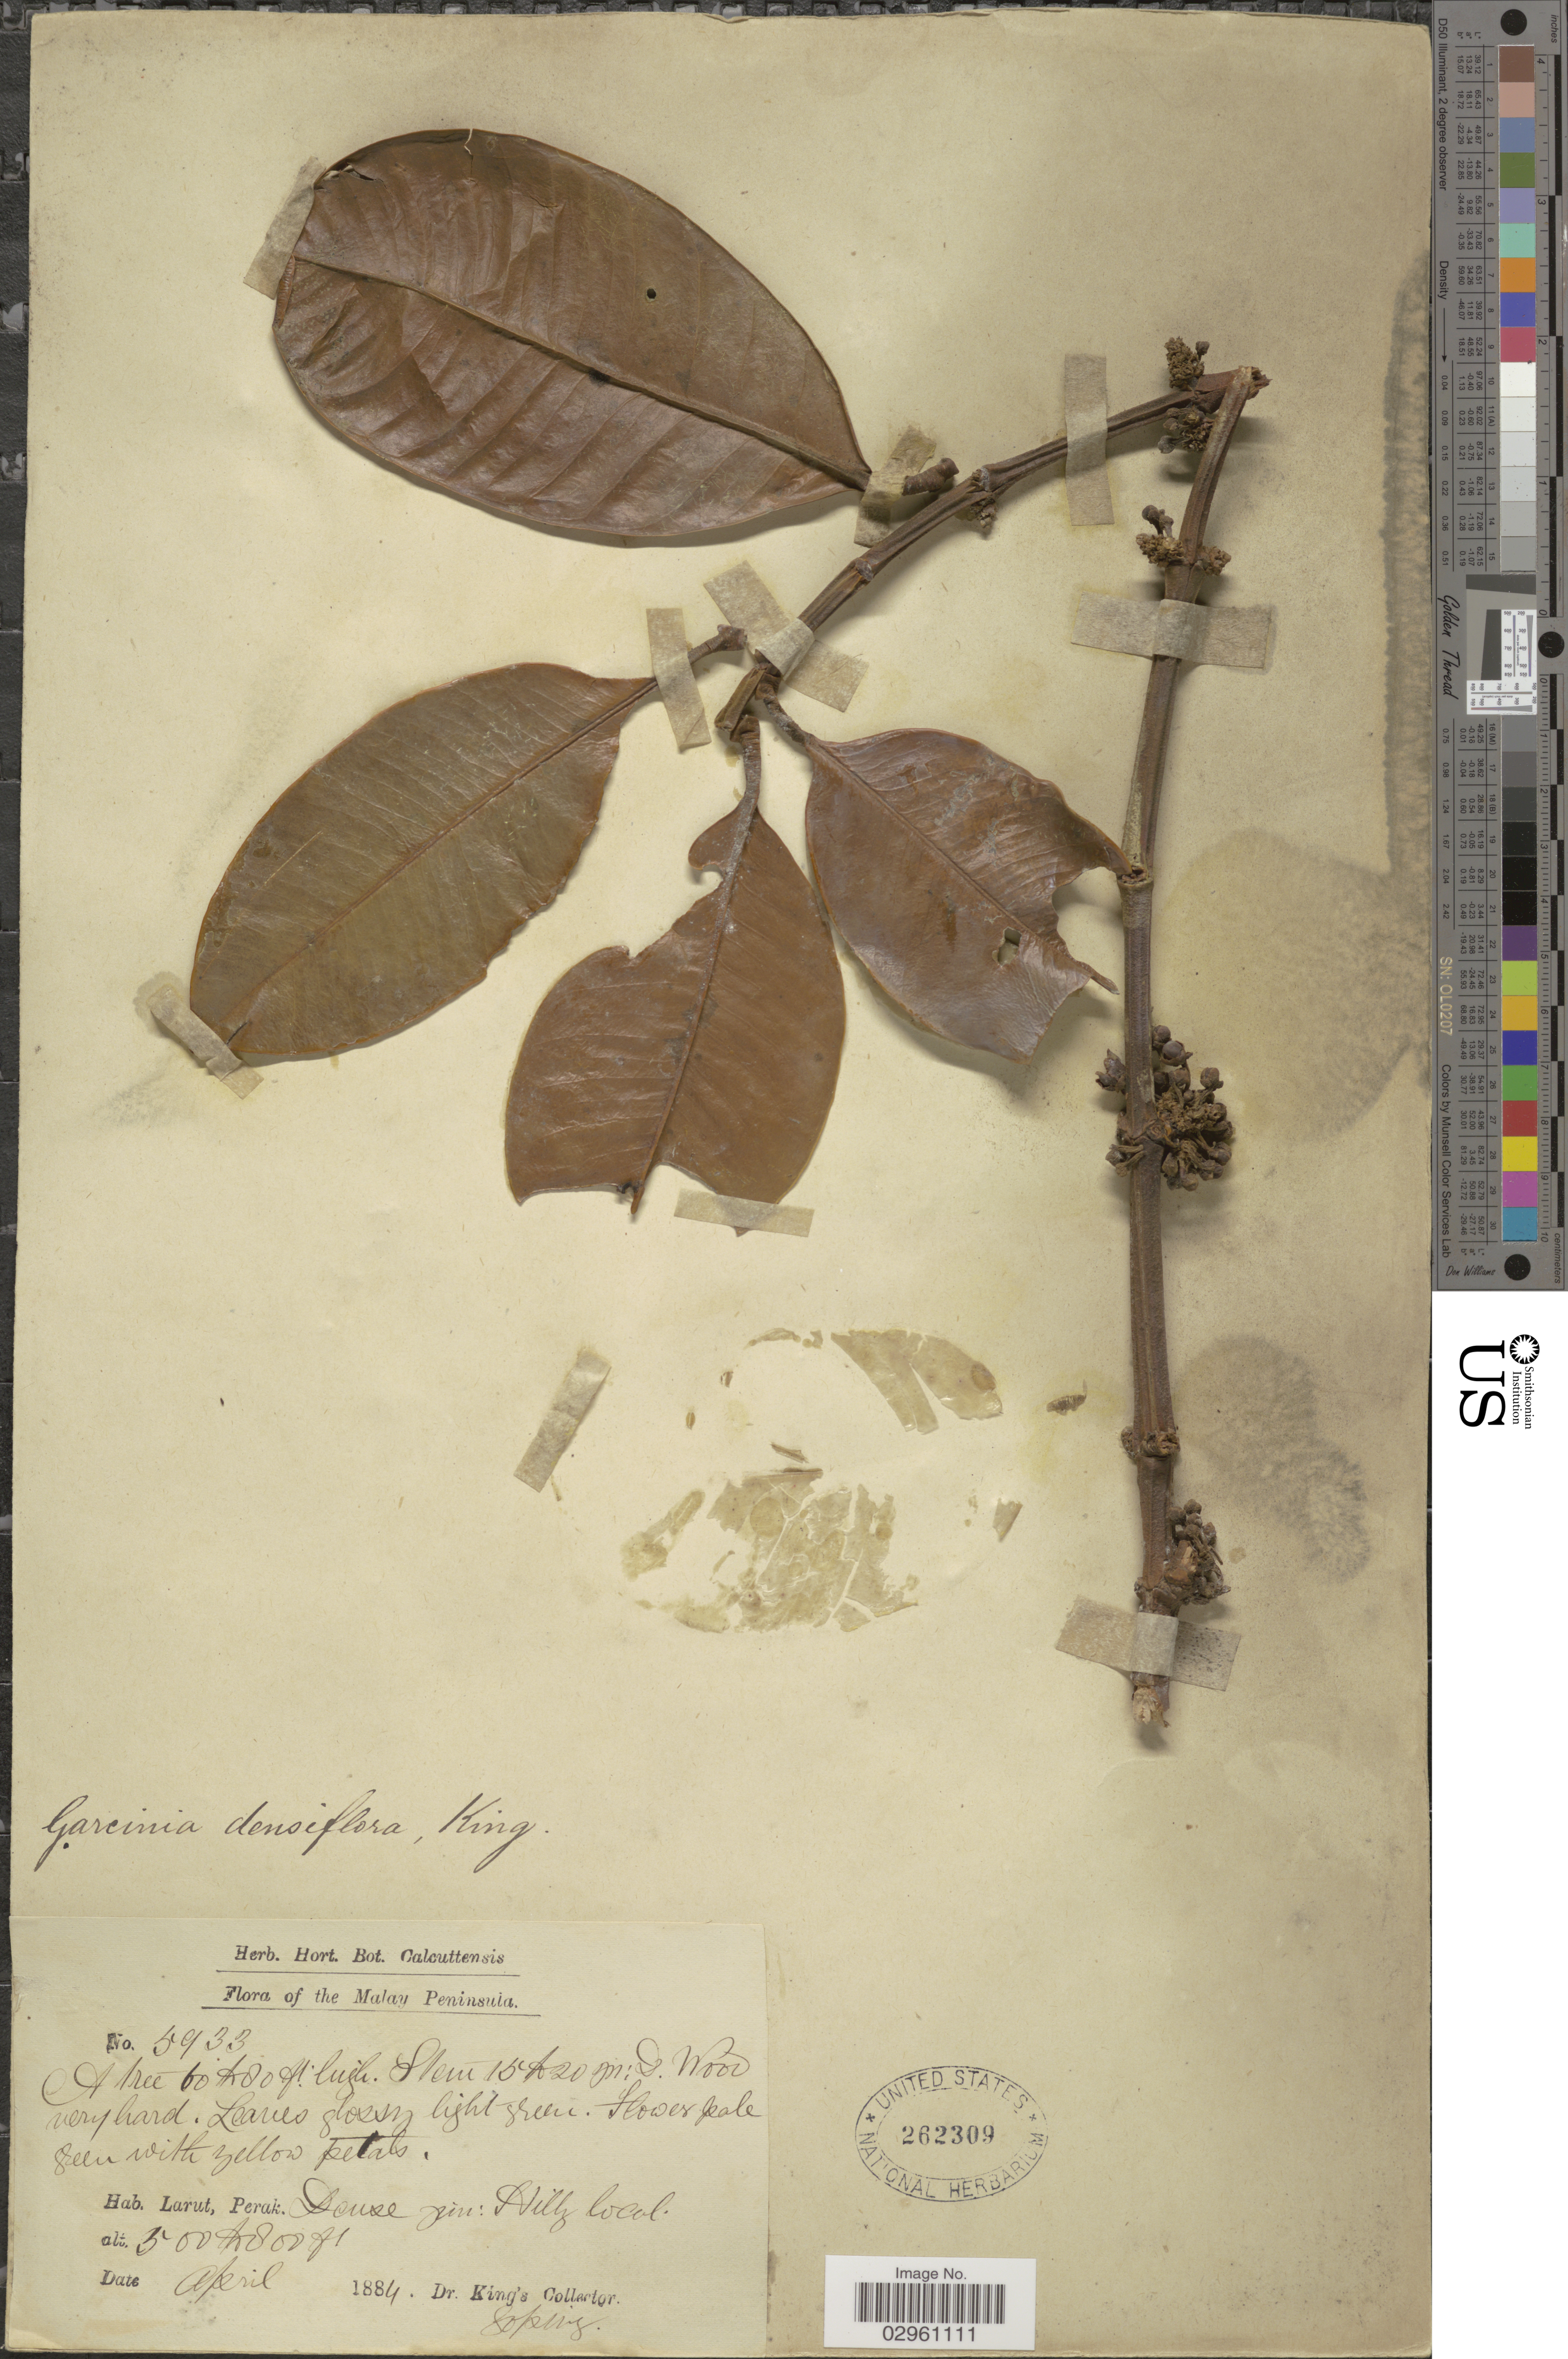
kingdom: Plantae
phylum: Tracheophyta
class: Magnoliopsida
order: Malpighiales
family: Clusiaceae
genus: Garcinia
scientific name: Garcinia densiflora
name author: Pierre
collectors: Dr. King's collector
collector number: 5933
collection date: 1884-04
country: Malaysia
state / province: Perak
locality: The Malay Peninsula. Larut, Perak.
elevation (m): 152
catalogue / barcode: US 262309